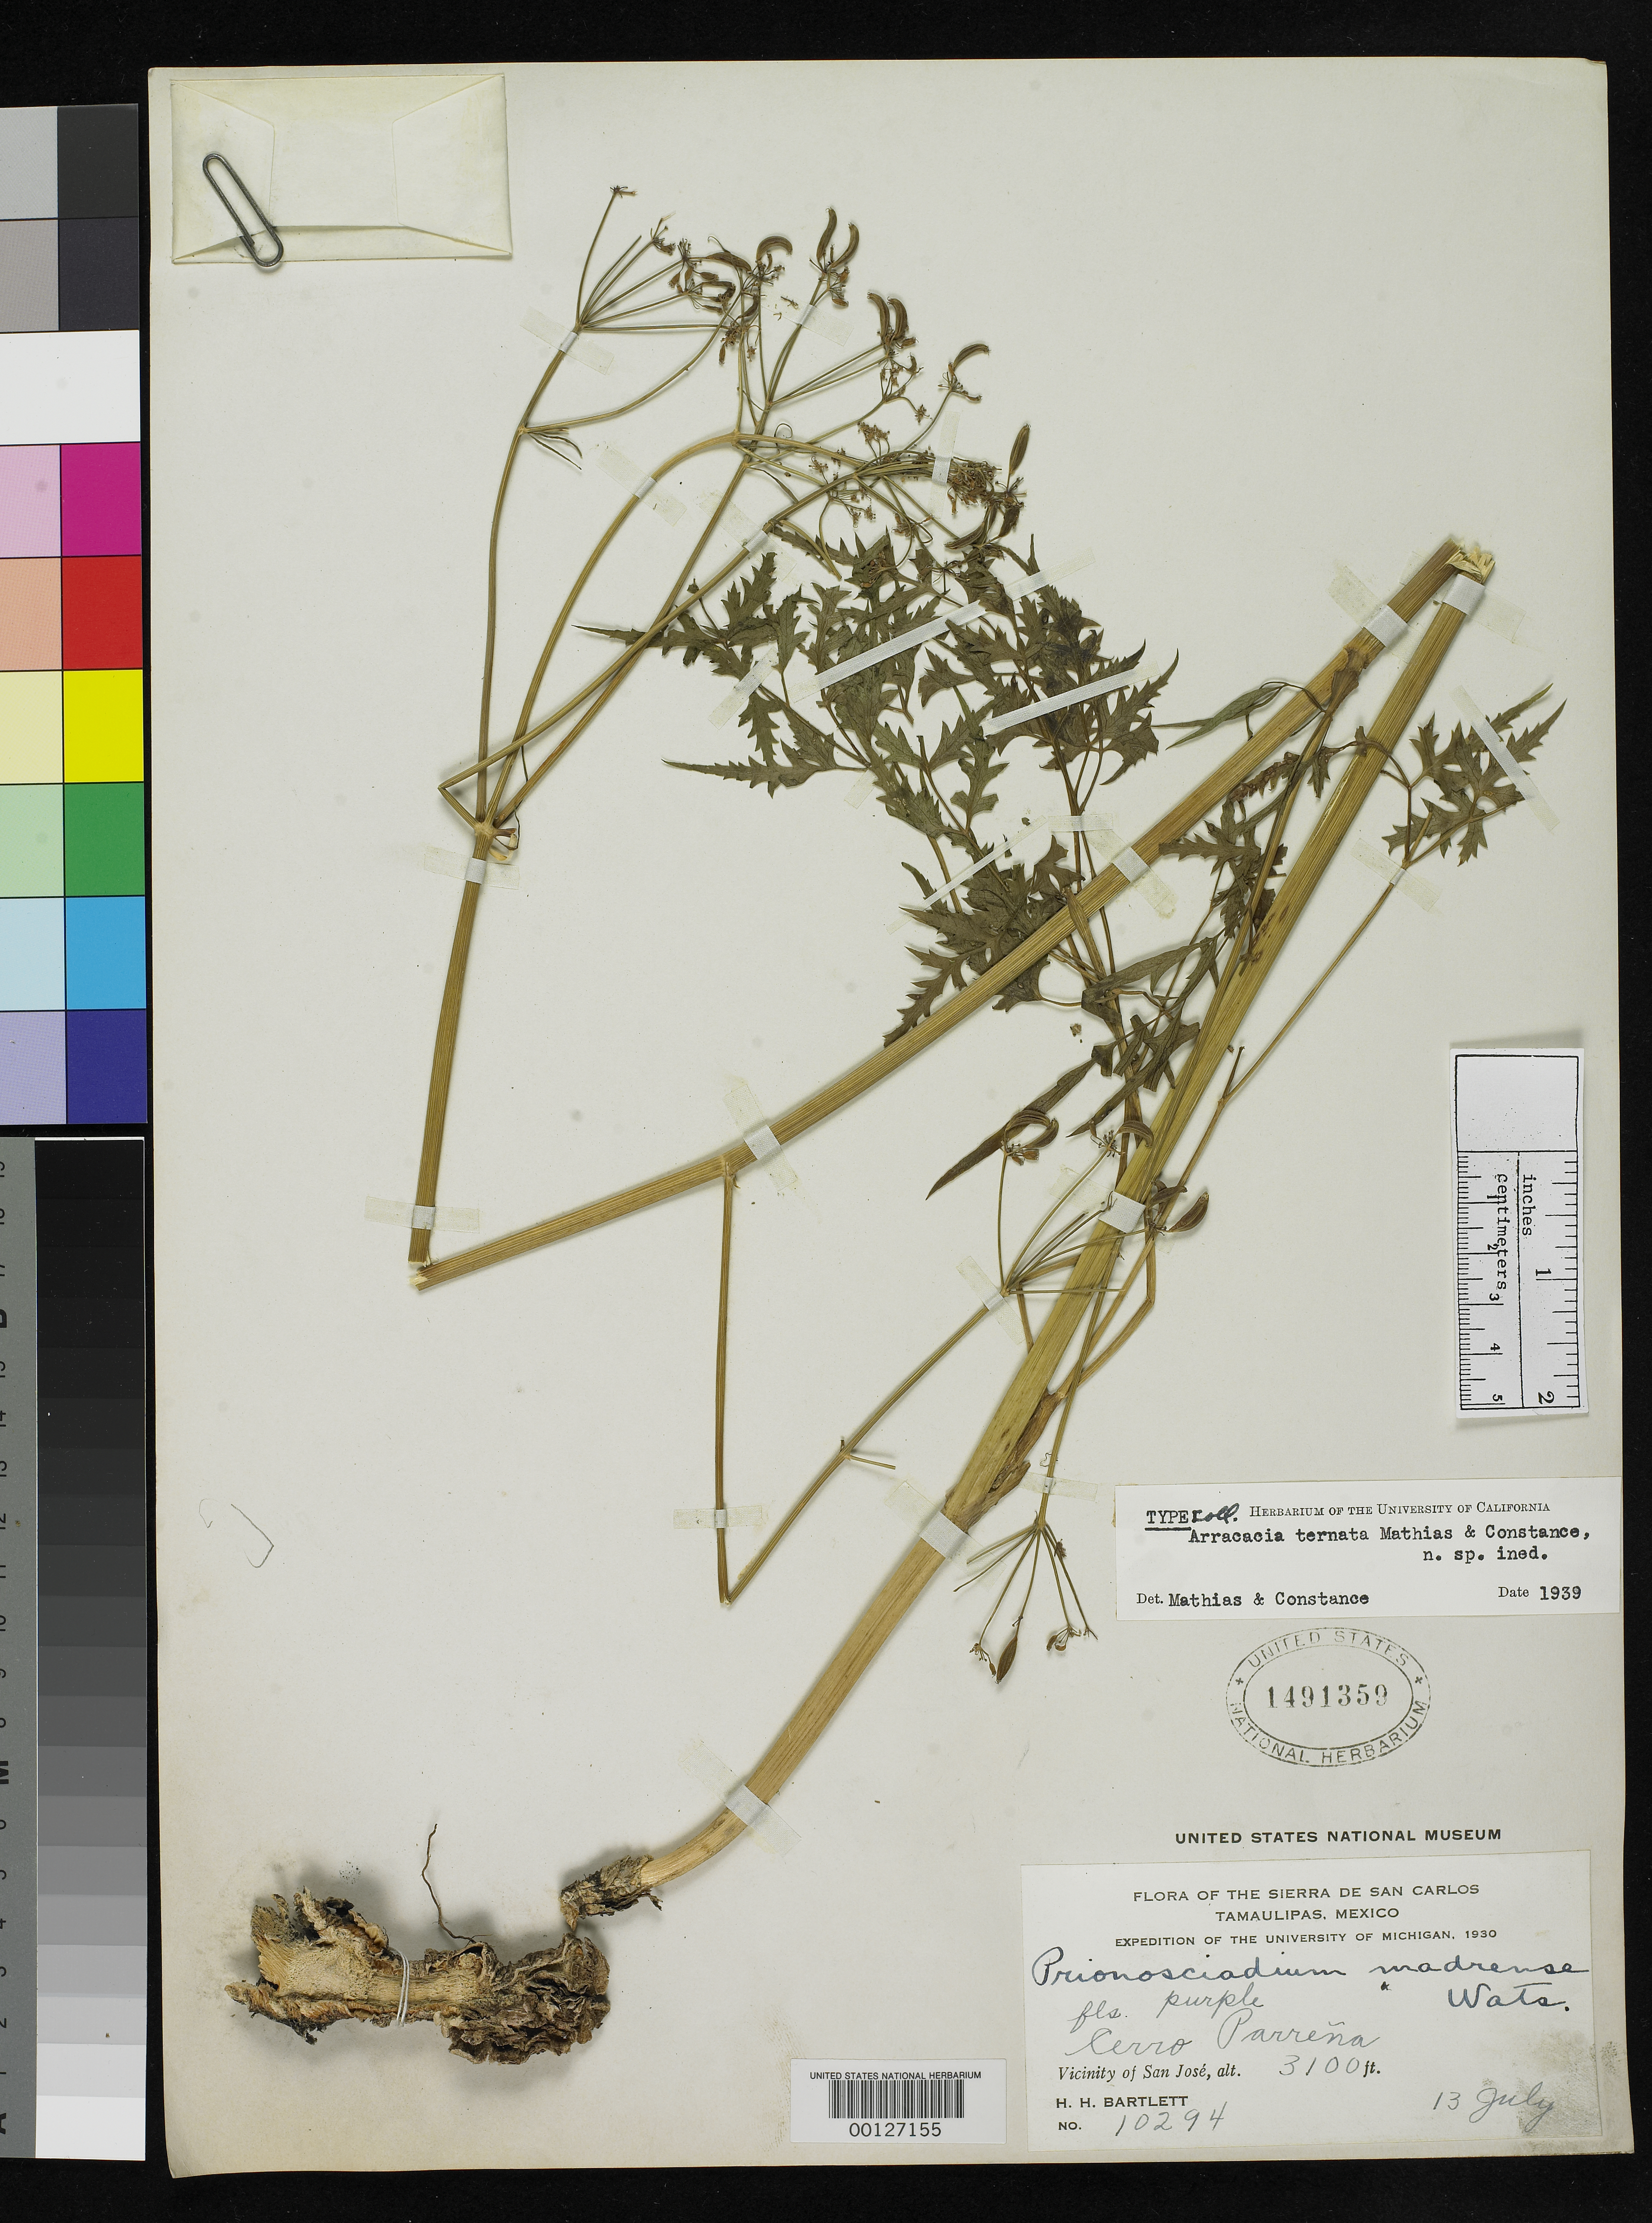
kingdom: Plantae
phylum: Tracheophyta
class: Magnoliopsida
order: Apiales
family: Apiaceae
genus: Arracacia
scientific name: Arracacia ternata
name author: Mathias & Constance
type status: Isotype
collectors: H. H. Bartlett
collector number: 10294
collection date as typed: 13 Jul 1930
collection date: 1930-07-13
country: Mexico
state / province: Tamaulipas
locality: Cerro Parrena, vicinity of San Jose, Sierra de San Carlos.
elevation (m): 945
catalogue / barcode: US 1491359